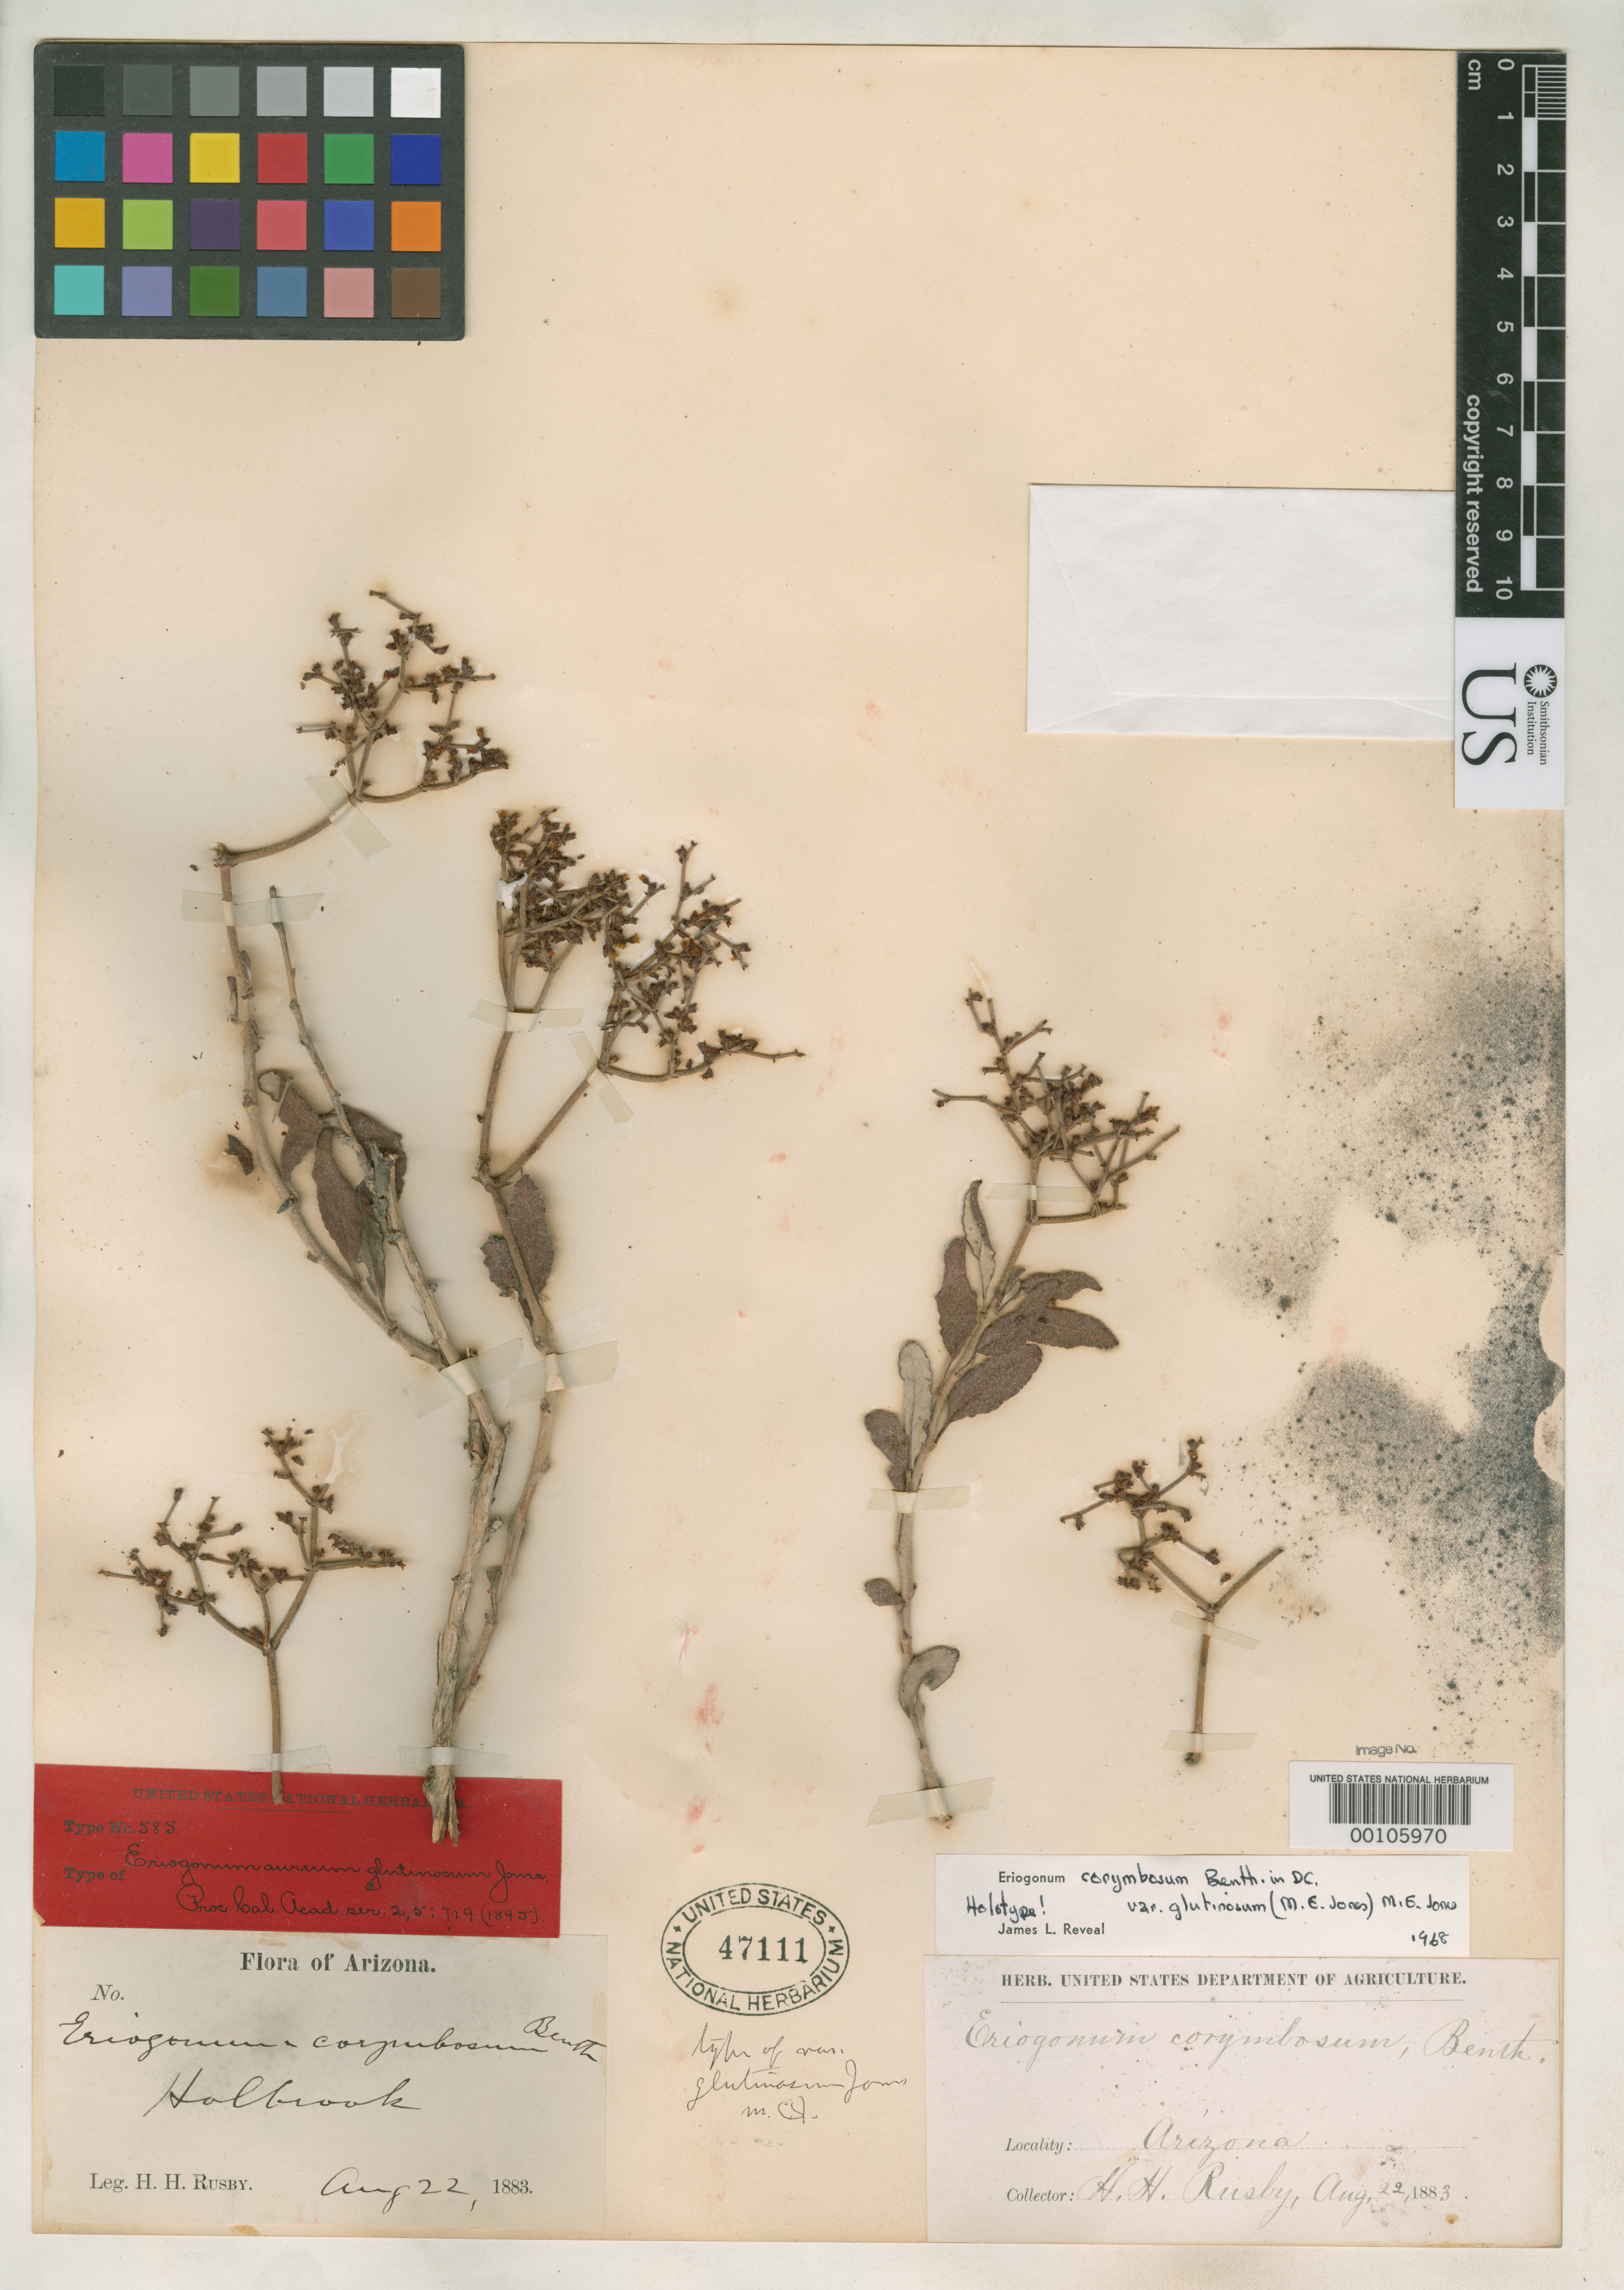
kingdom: Plantae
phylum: Tracheophyta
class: Magnoliopsida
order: Caryophyllales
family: Polygonaceae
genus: Eriogonum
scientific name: Eriogonum aureum var. glutinosum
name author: M.E. Jones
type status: Holotype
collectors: H. H. Rusby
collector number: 808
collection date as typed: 22 Aug 1883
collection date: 1883-08-22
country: United States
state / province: Arizona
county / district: Navajo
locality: Holbrook.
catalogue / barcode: US 47111